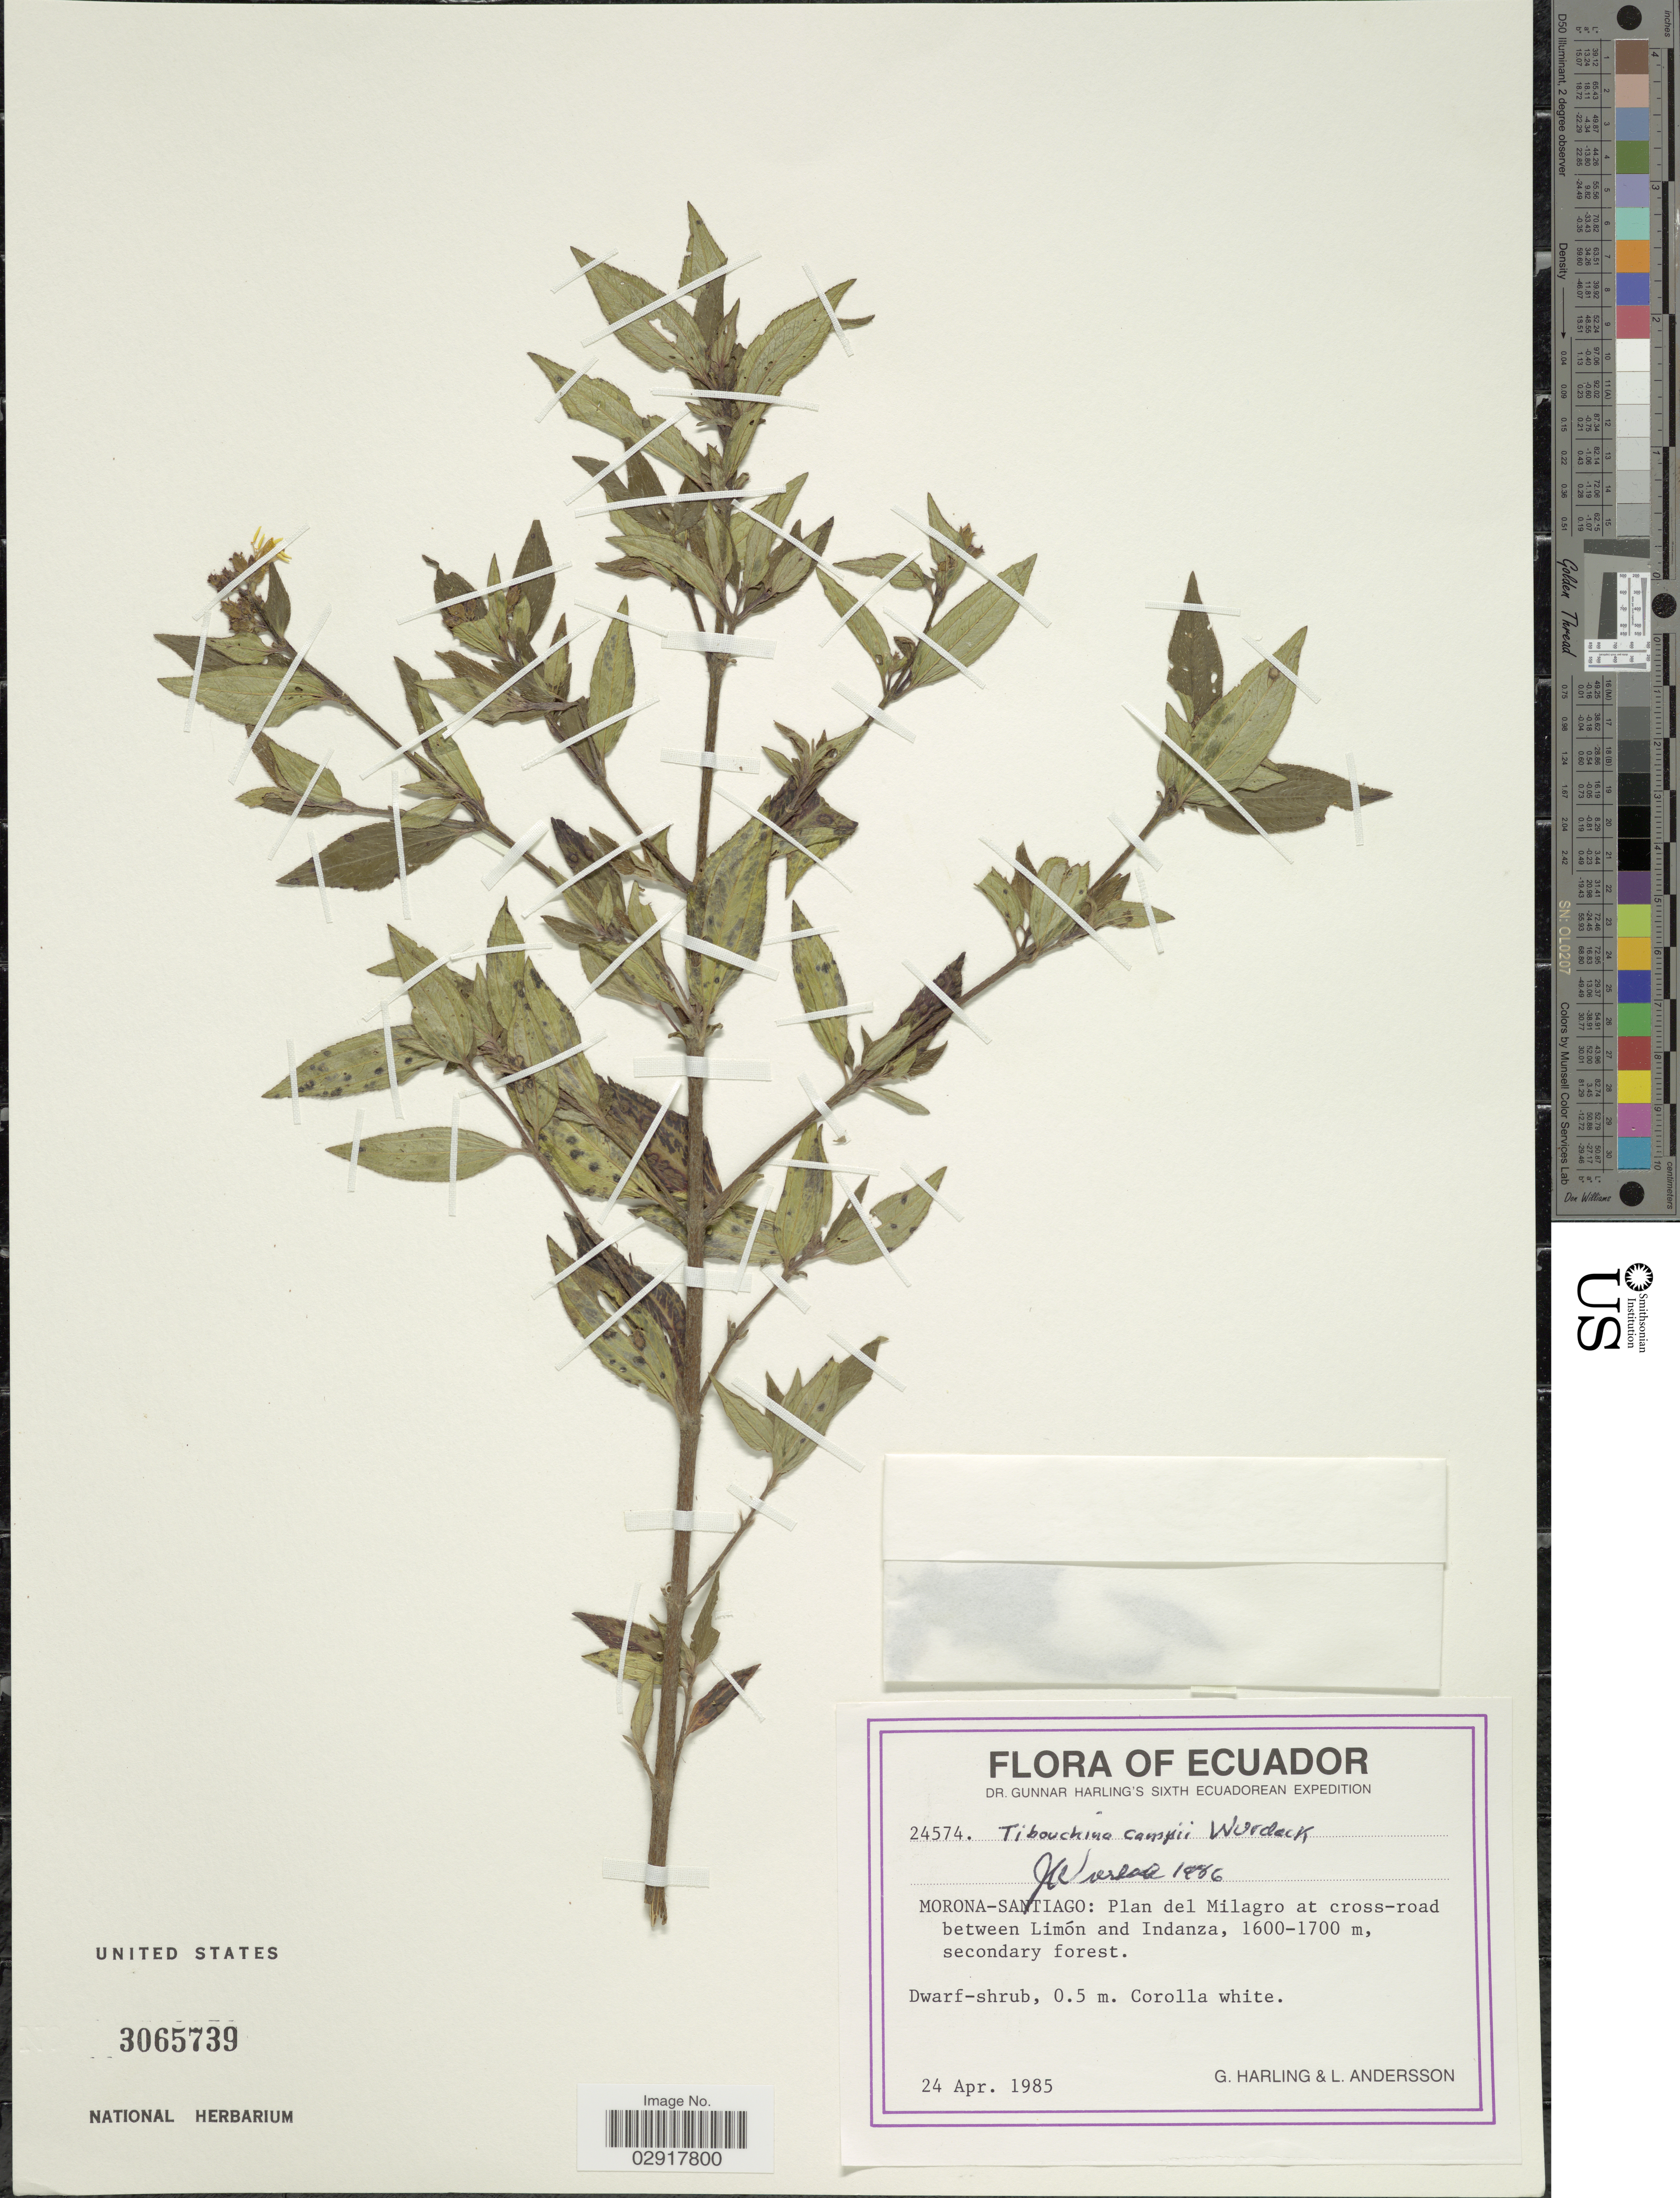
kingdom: Plantae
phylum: Tracheophyta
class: Magnoliopsida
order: Myrtales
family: Melastomataceae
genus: Chaetogastra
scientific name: Chaetogastra campii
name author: (Wurdack) P.J.F. Guim. & Michelang.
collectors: G. Harling & L. Andersson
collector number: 24574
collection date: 1985-04-24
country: Ecuador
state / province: Morona-Santiago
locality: Plan del Milagro at cross-road between Limón and Indanza.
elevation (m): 1600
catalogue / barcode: US 3065739